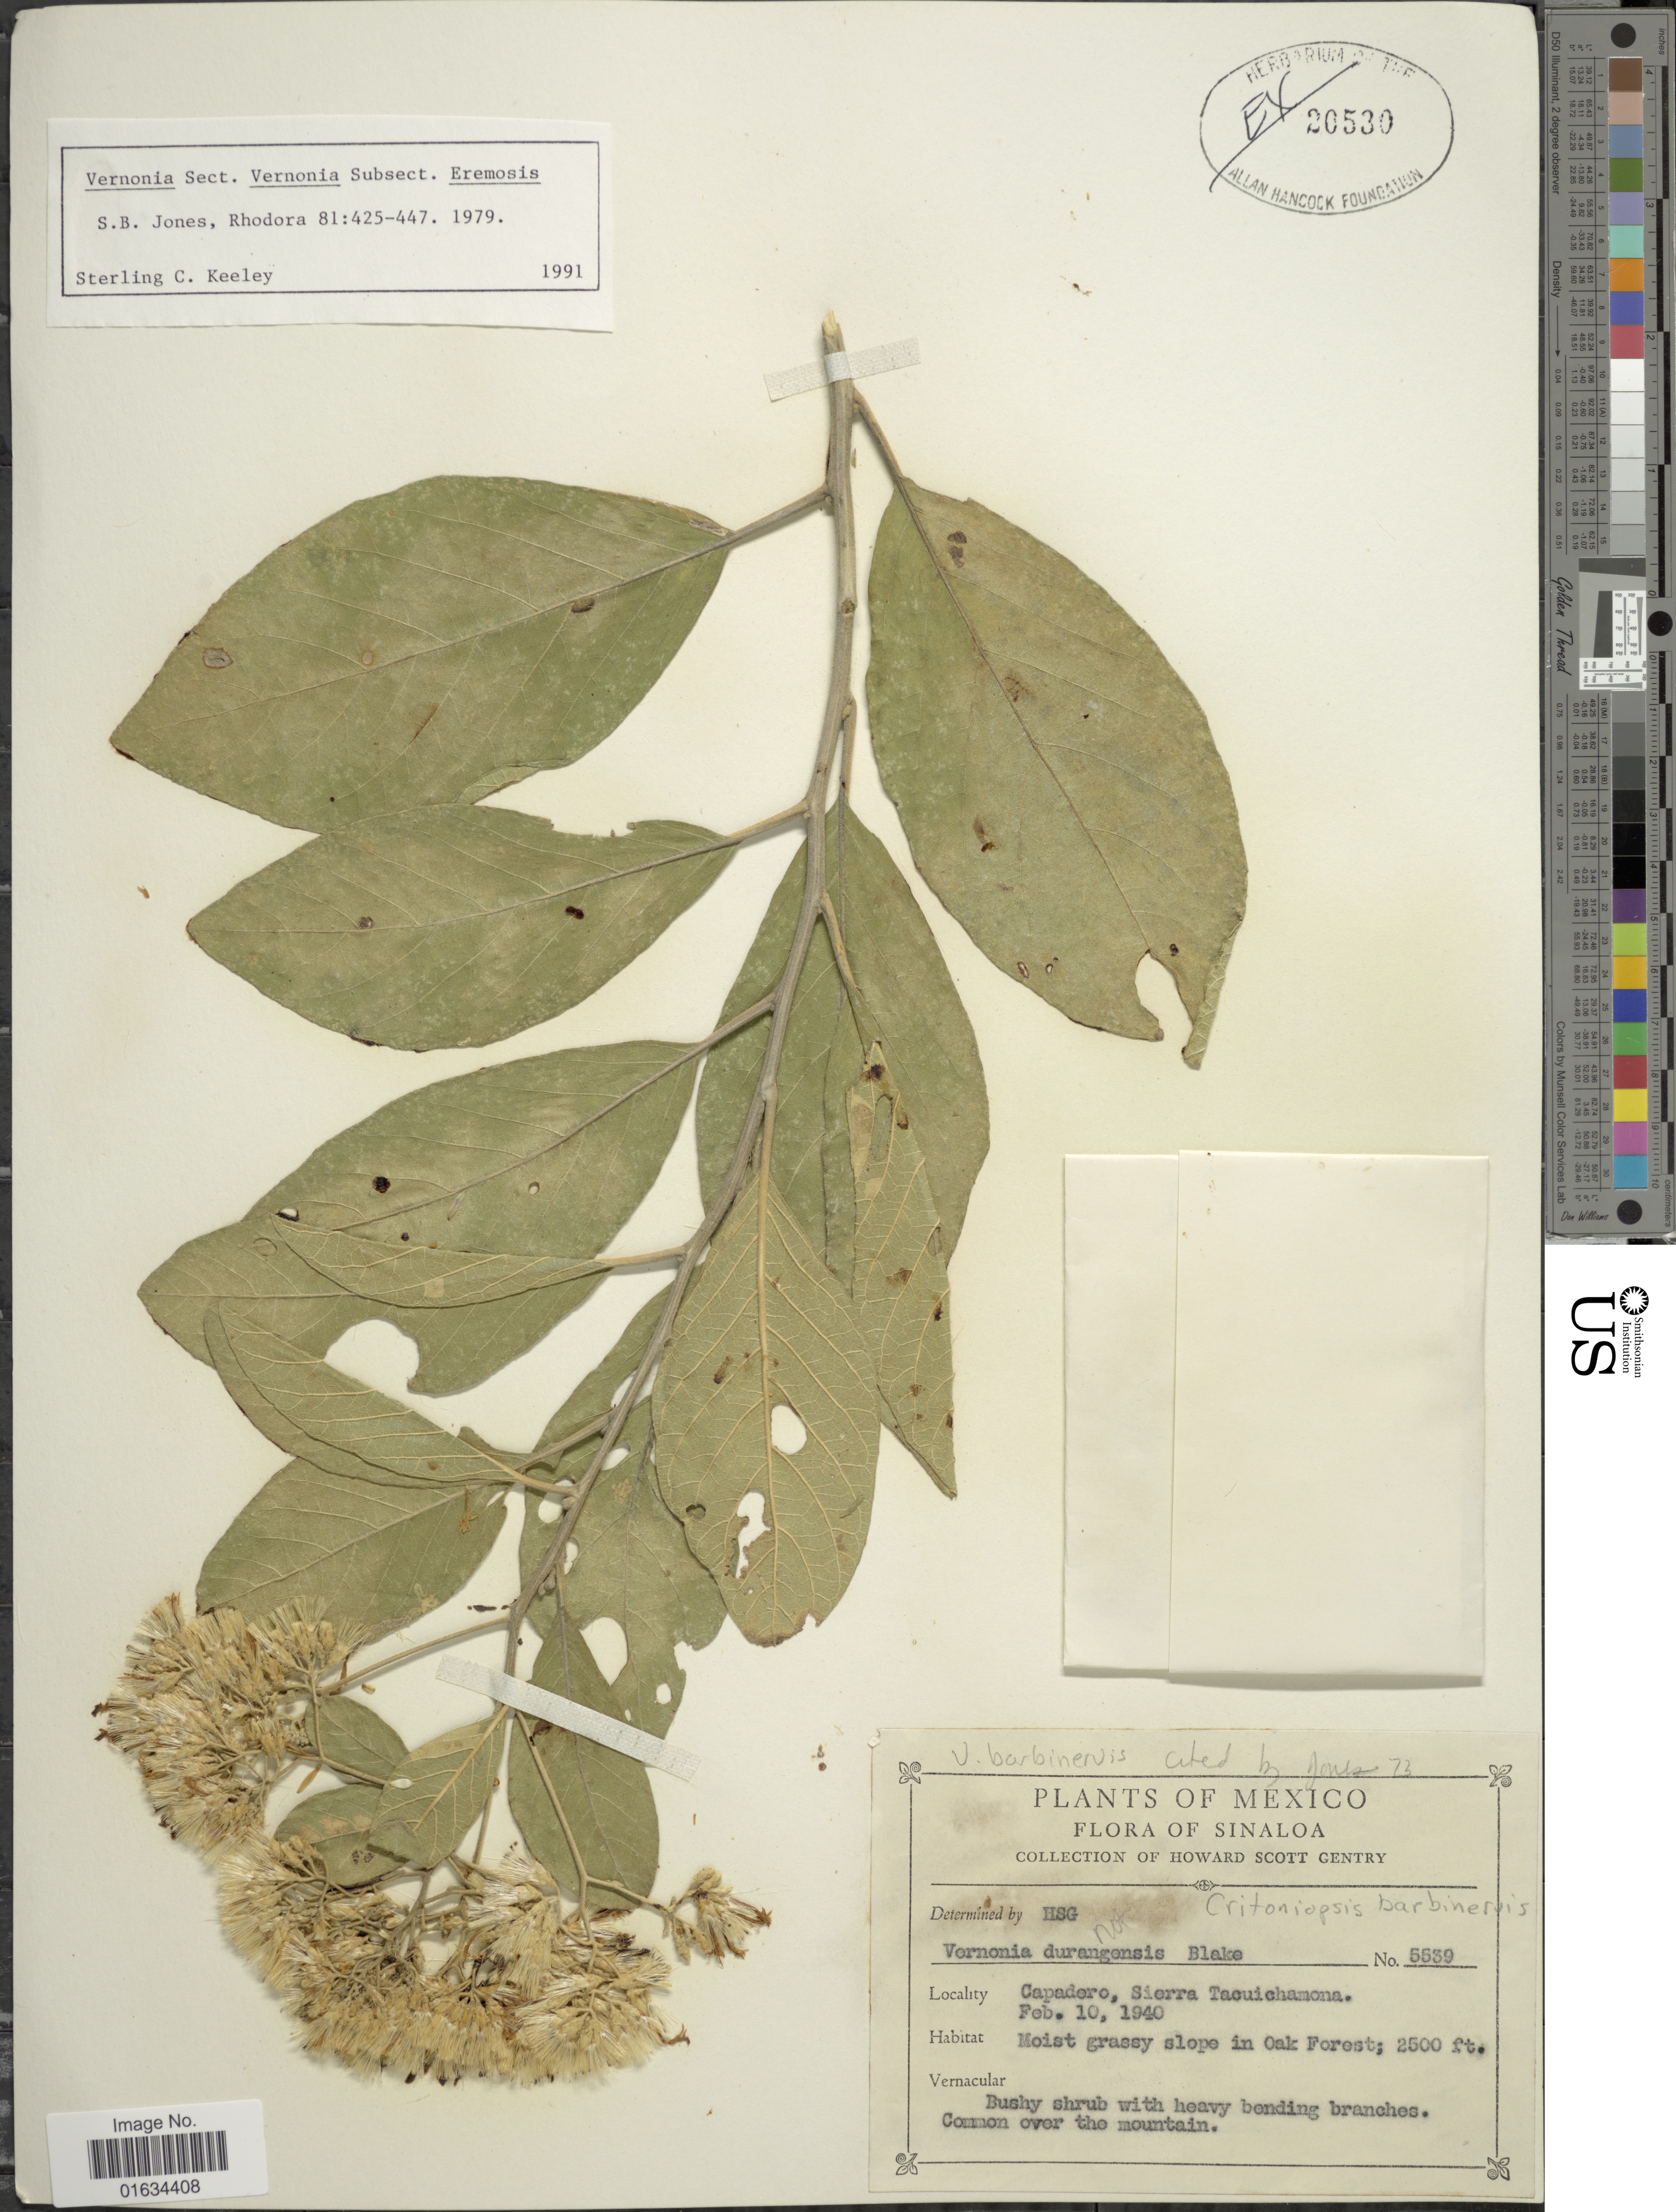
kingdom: Plantae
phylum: Tracheophyta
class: Magnoliopsida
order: Asterales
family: Asteraceae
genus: Eremosis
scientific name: Eremosis barbinervis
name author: (Sch. Bip.) Gleason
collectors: H. S. Gentry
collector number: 5539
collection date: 1940-02-10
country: Mexico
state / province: Sinaloa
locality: Capadero, Sierro Tacuichamona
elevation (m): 762